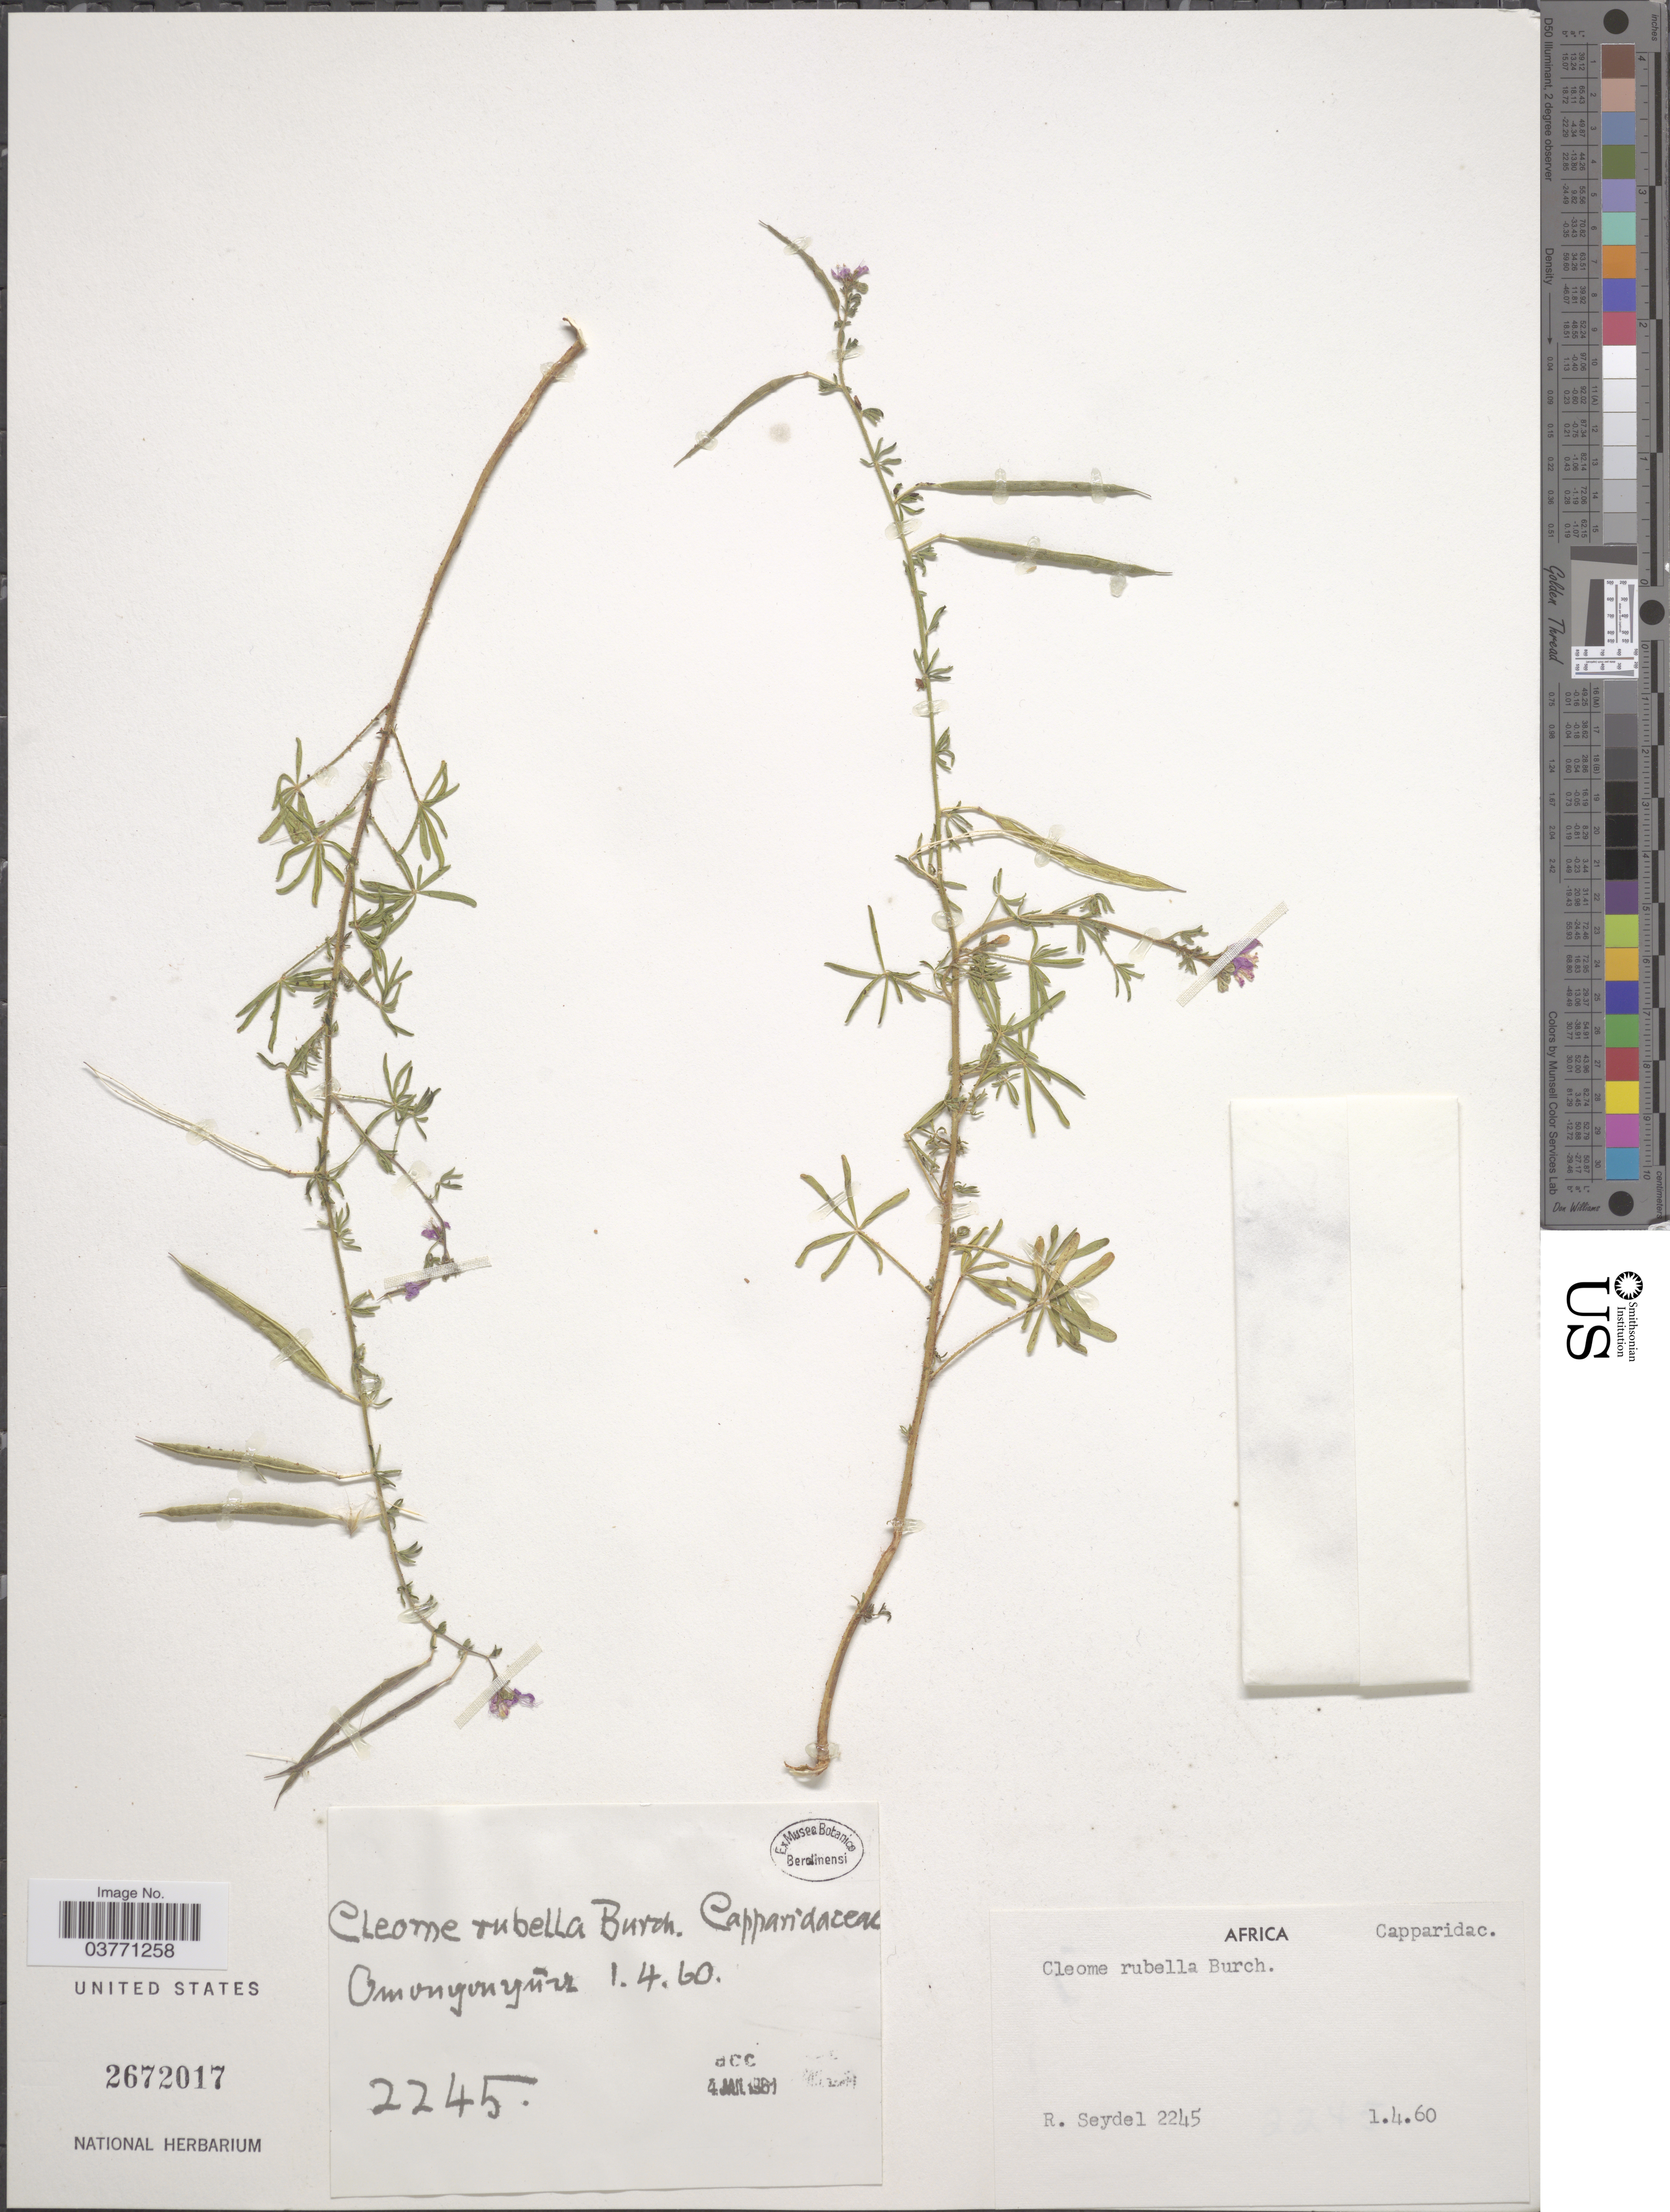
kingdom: Plantae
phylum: Tracheophyta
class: Magnoliopsida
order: Brassicales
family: Cleomaceae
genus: Sieruela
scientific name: Sieruela rubella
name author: (Burch.) Roalson & J.C. Hall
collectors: R. Seydel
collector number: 2245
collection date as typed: Transcribed d/m/y: 1/4/60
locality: Africa. Omonyonyúcz [interpreted].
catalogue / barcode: US 2672017